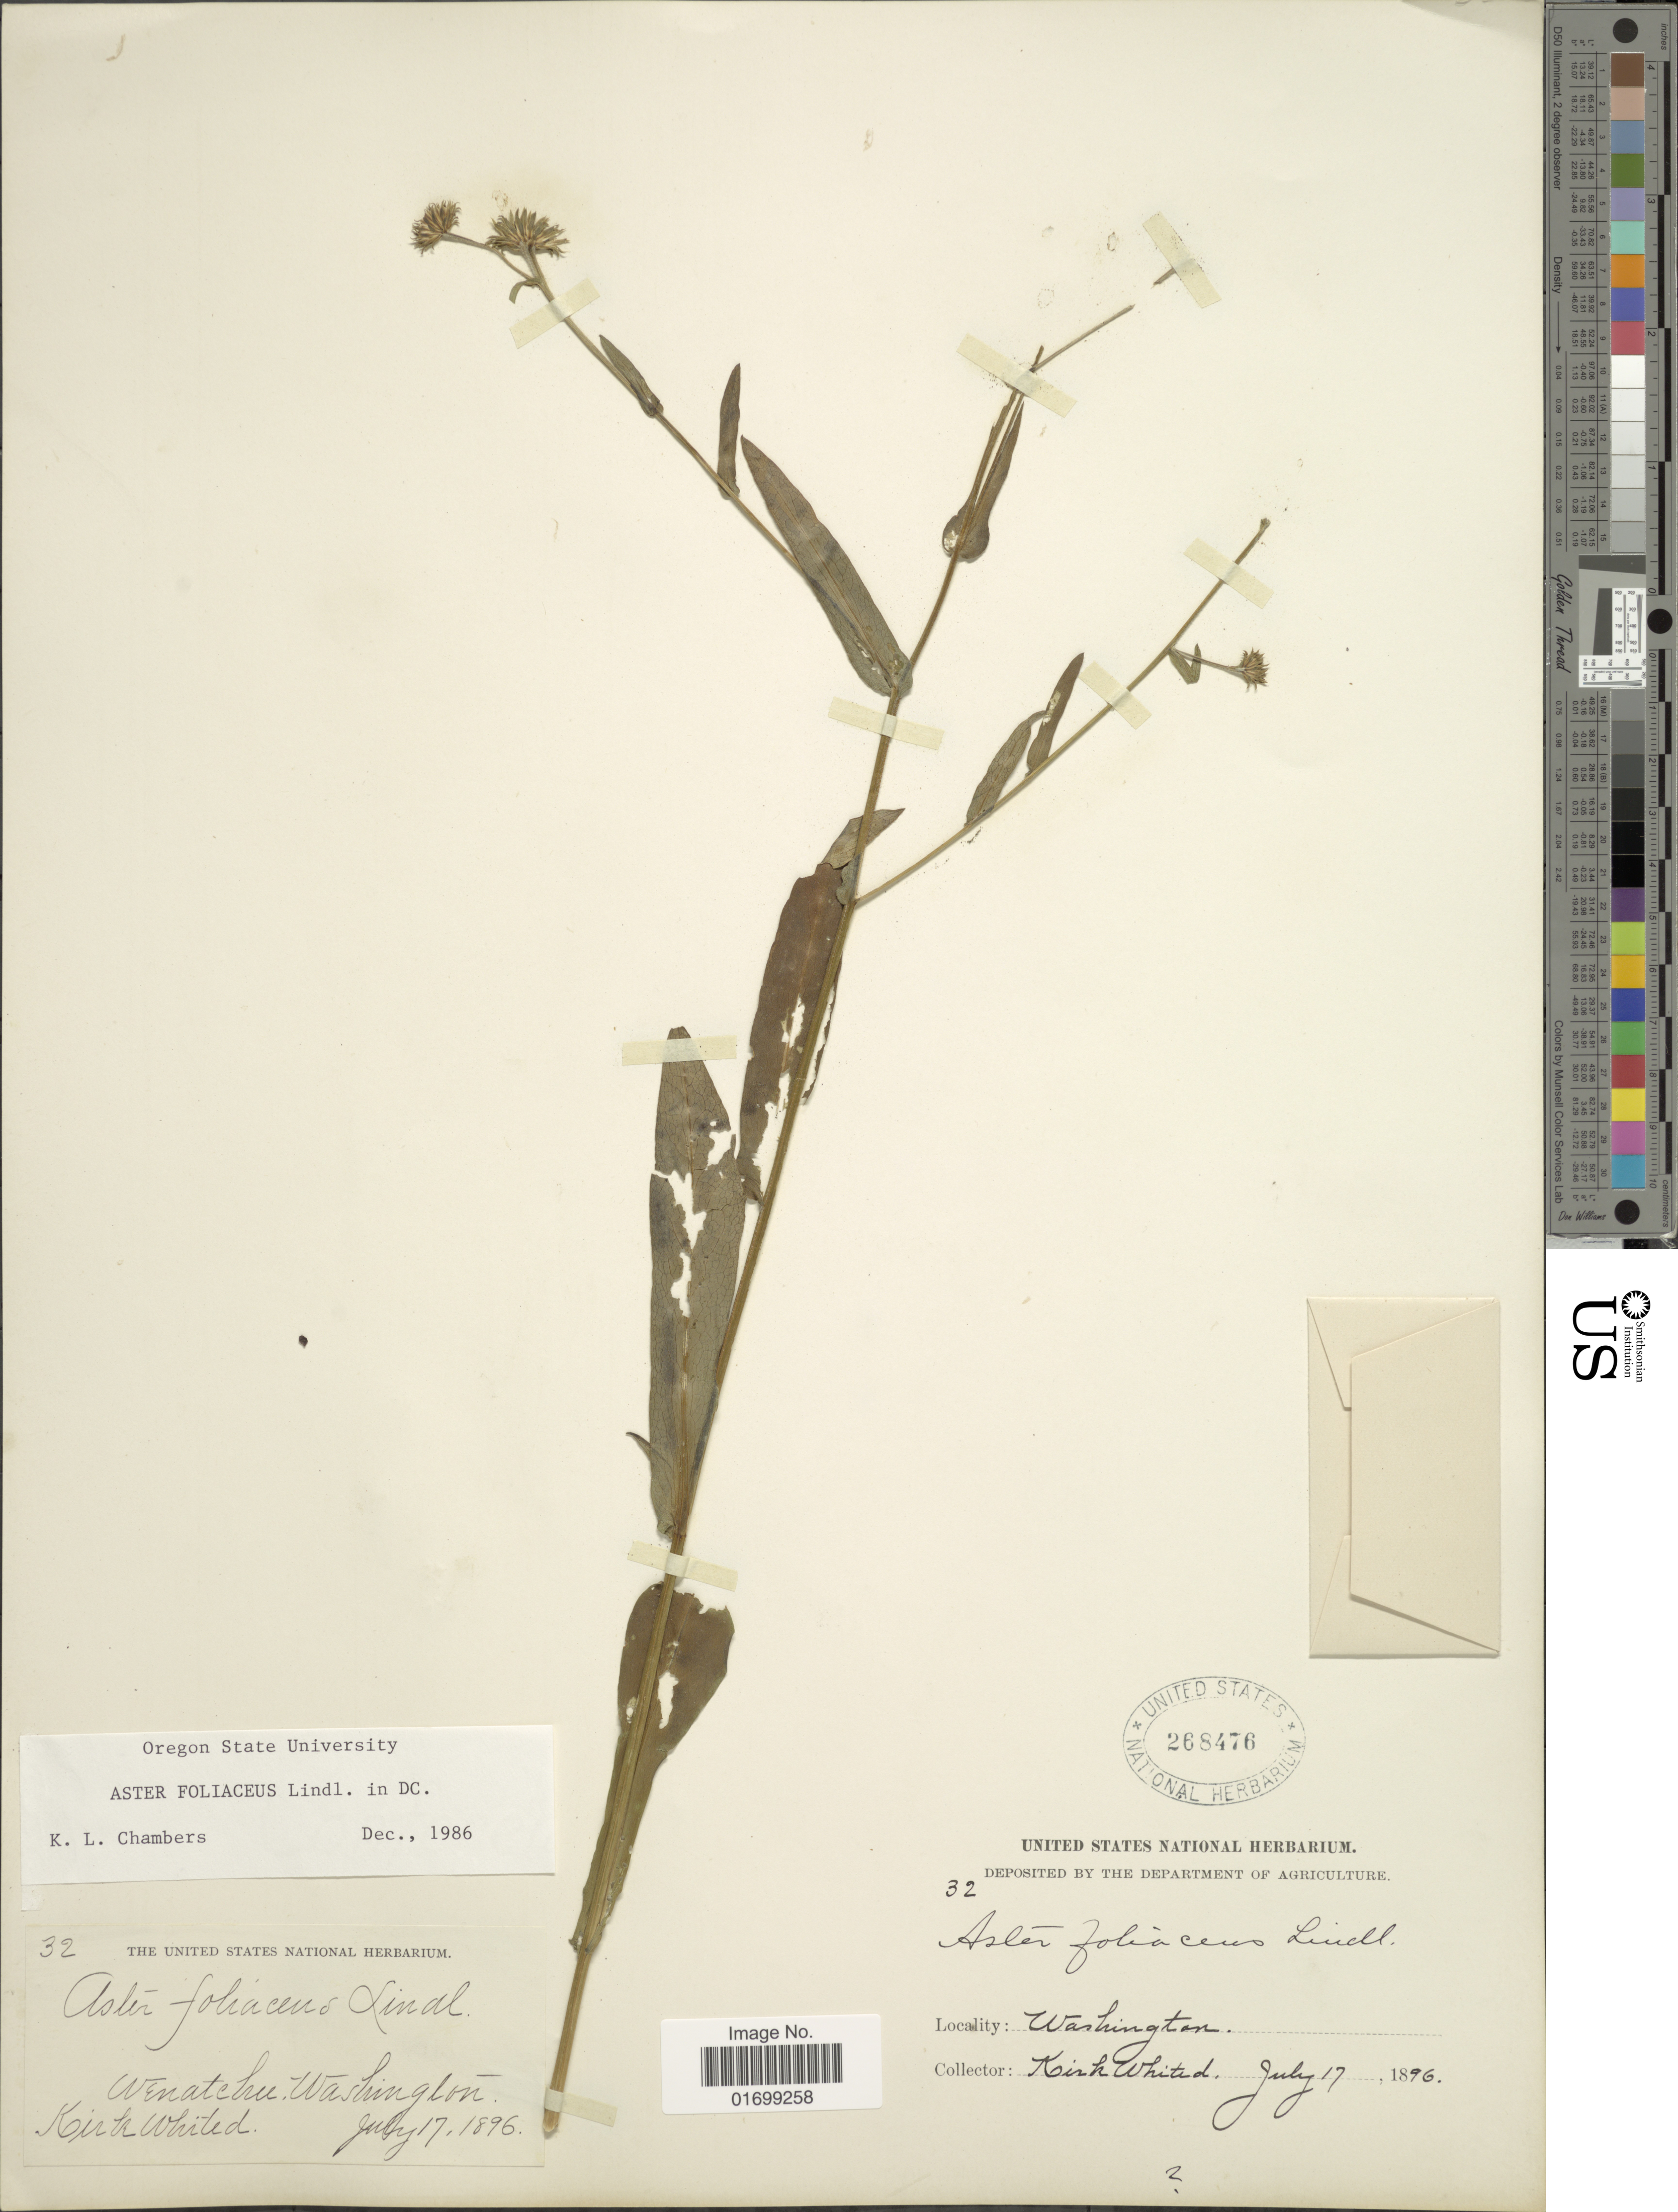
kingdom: Plantae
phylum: Tracheophyta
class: Magnoliopsida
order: Asterales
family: Asteraceae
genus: Symphyotrichum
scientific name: Symphyotrichum foliaceum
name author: (Lindl. ex DC.) G.L. Nesom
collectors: K. Whited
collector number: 32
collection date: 1896-07-17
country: United States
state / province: Washington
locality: Wenatchu.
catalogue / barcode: US 268476